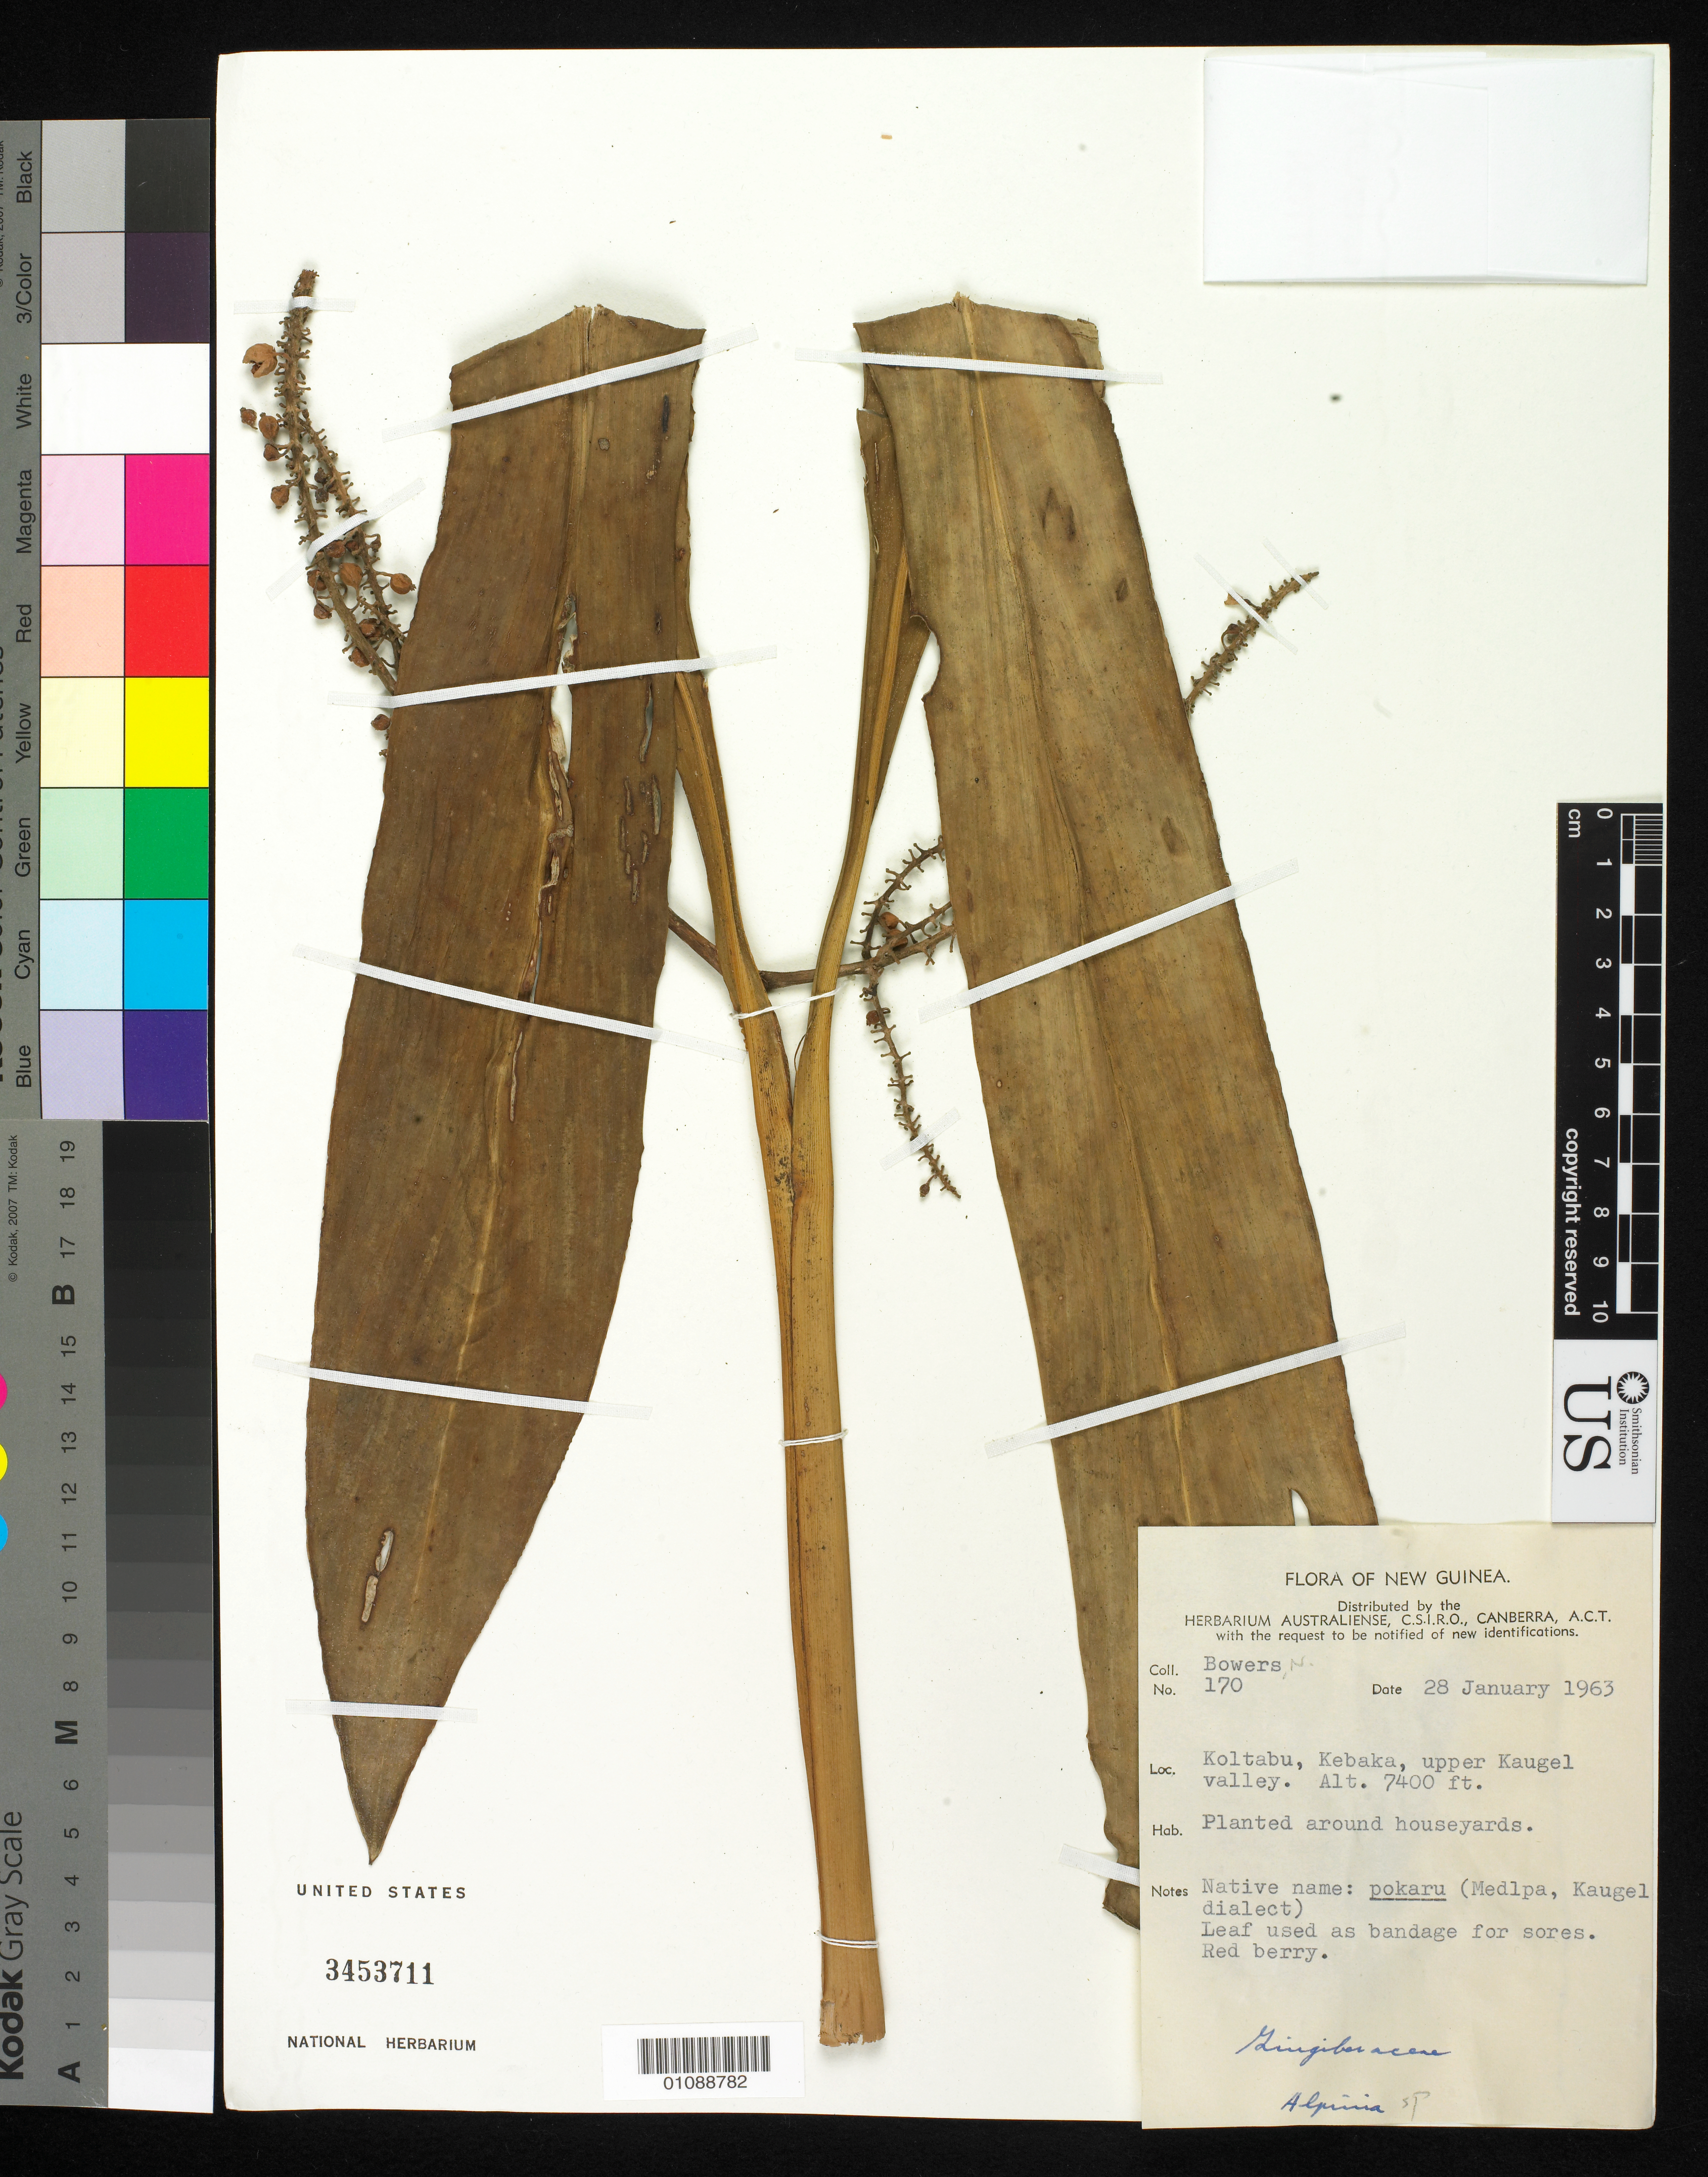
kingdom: Plantae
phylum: Tracheophyta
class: Liliopsida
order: Zingiberales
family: Zingiberaceae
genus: Alpinia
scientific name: Alpinia sp.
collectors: N. Bowers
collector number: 170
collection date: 1963-01-28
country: Papua New Guinea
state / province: Western Highlands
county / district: Kebaka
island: New Guinea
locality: Upper Kaugel valley.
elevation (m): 2316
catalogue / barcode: US 3453711